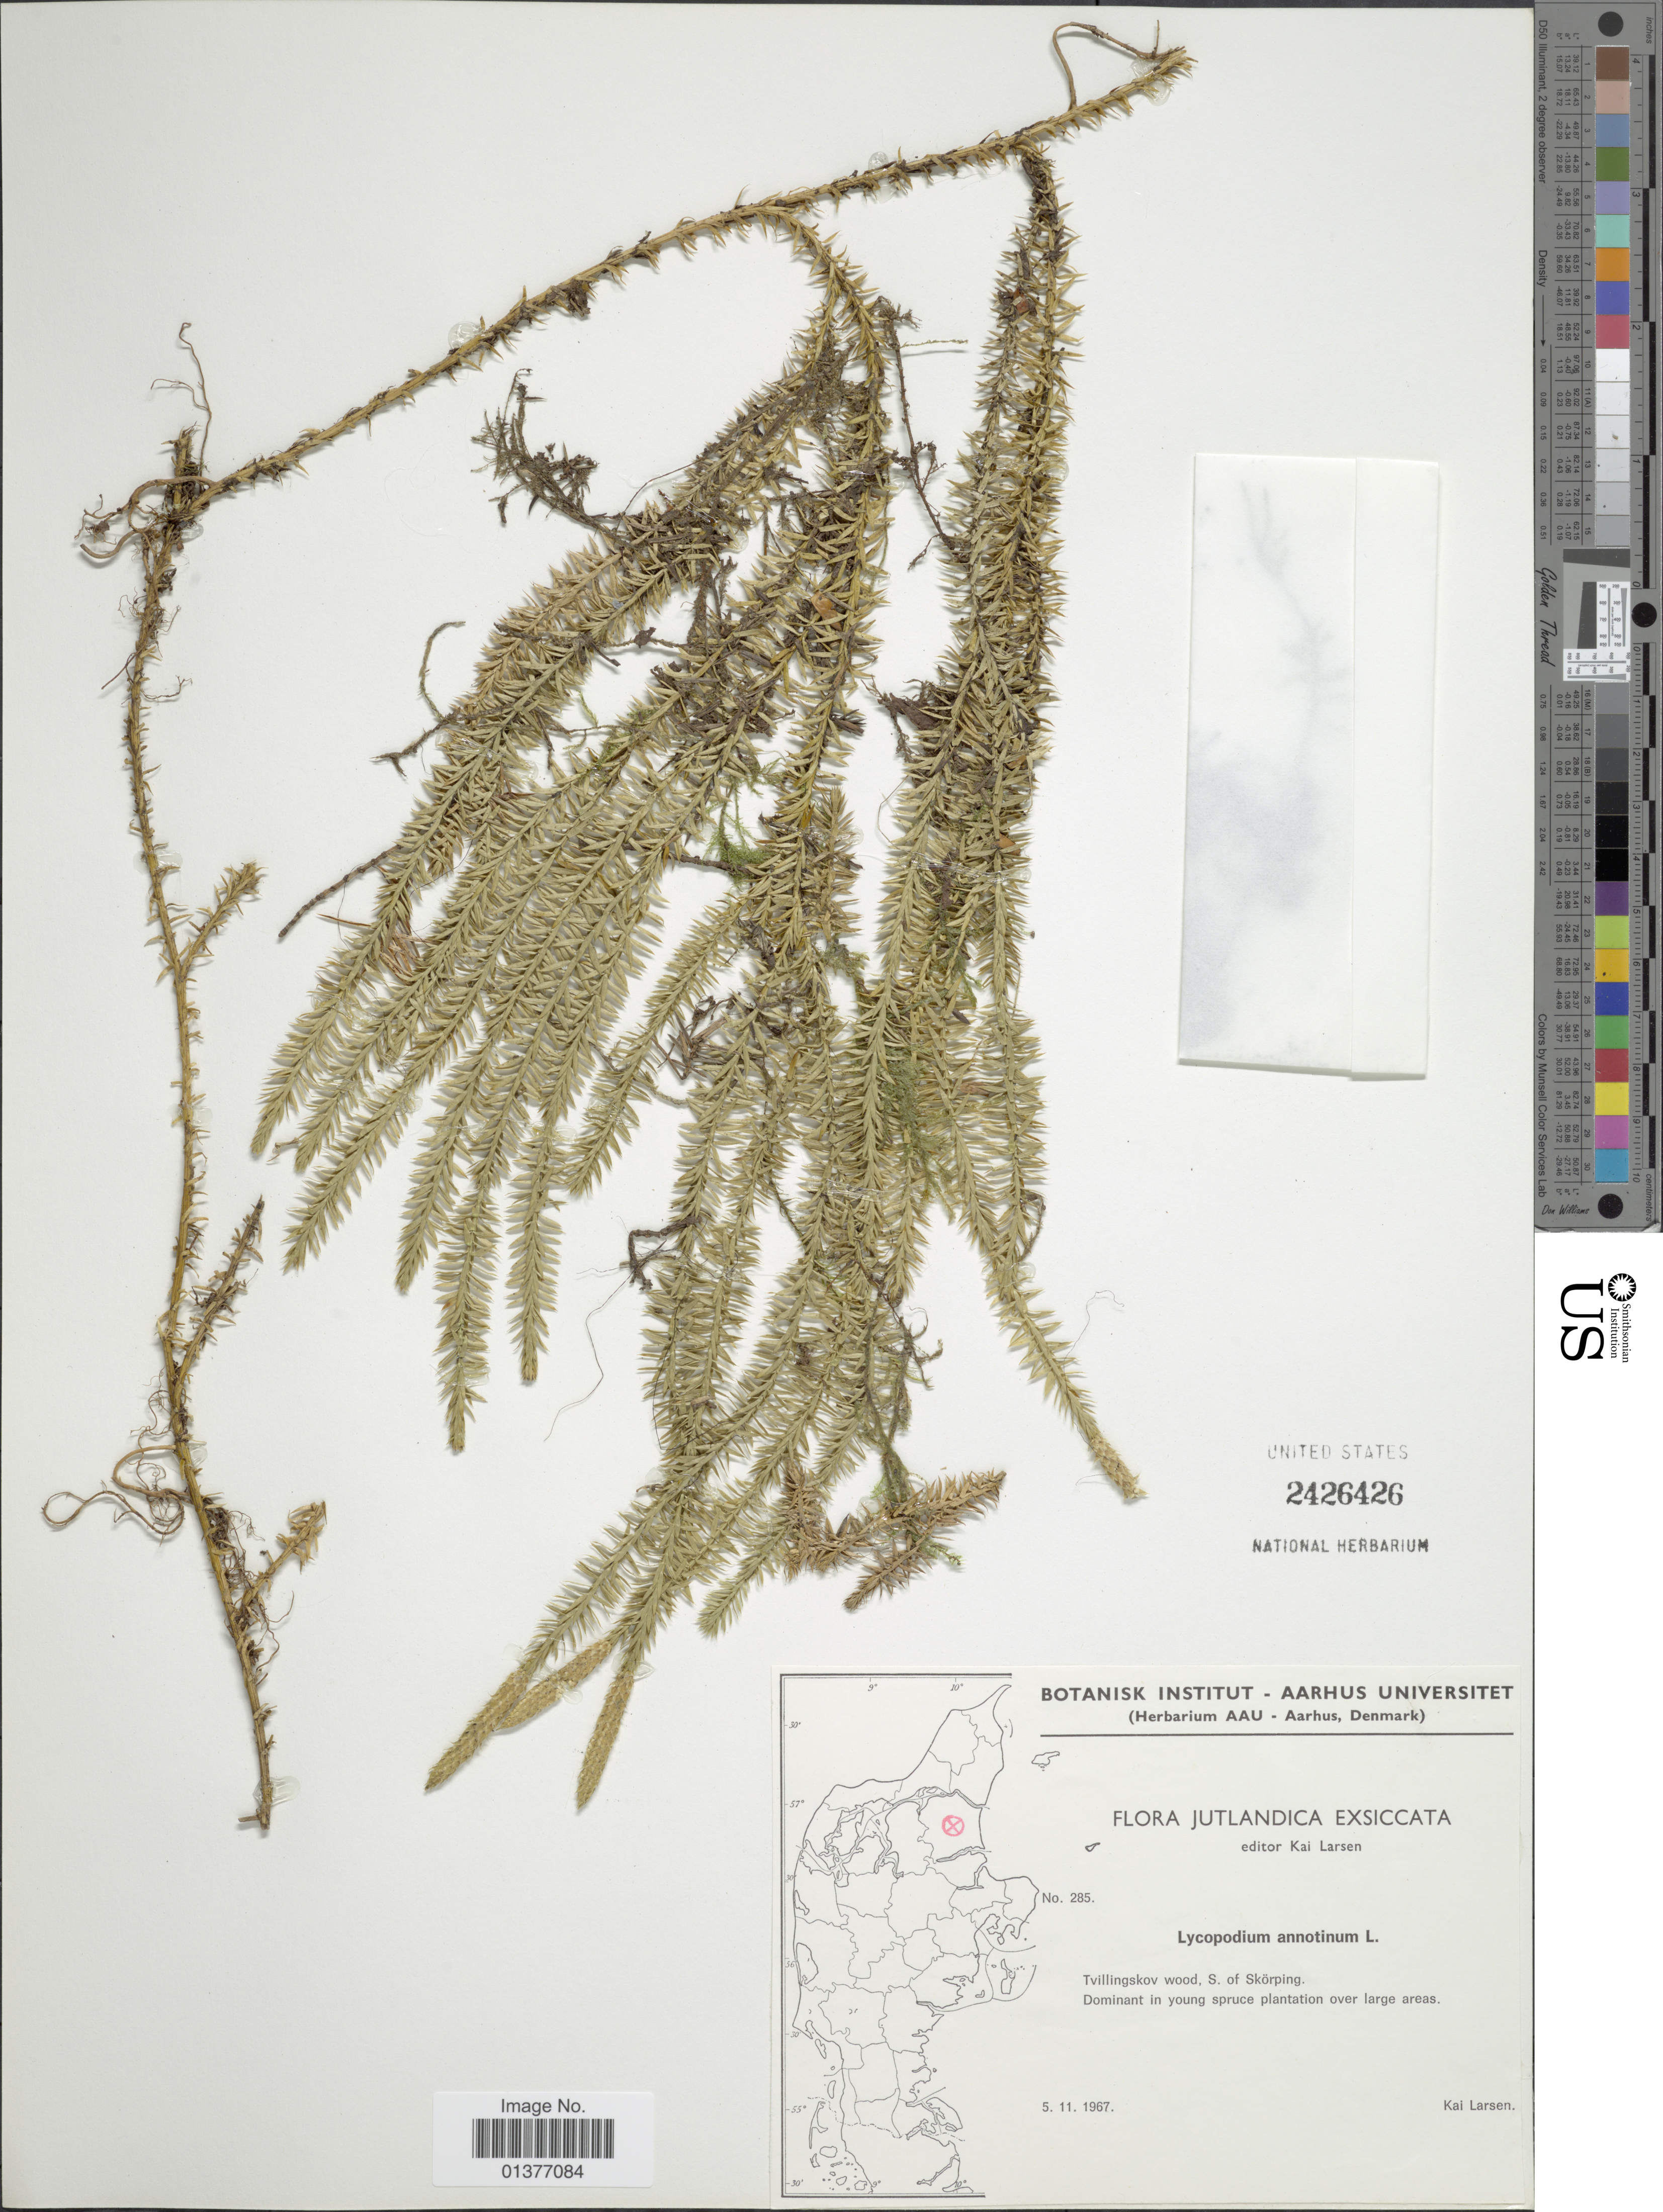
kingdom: Plantae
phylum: Tracheophyta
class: Lycopodiopsida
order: Lycopodiales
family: Lycopodiaceae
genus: Spinulum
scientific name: Spinulum annotinum subsp. annotinum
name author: (L.) A. Haines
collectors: K. Larsen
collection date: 1967-11-05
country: Denmark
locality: Jutlandica, Tvillingskov wood, S. of Skoring, dominant in young spruce plantation over large areas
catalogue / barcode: US 2426426